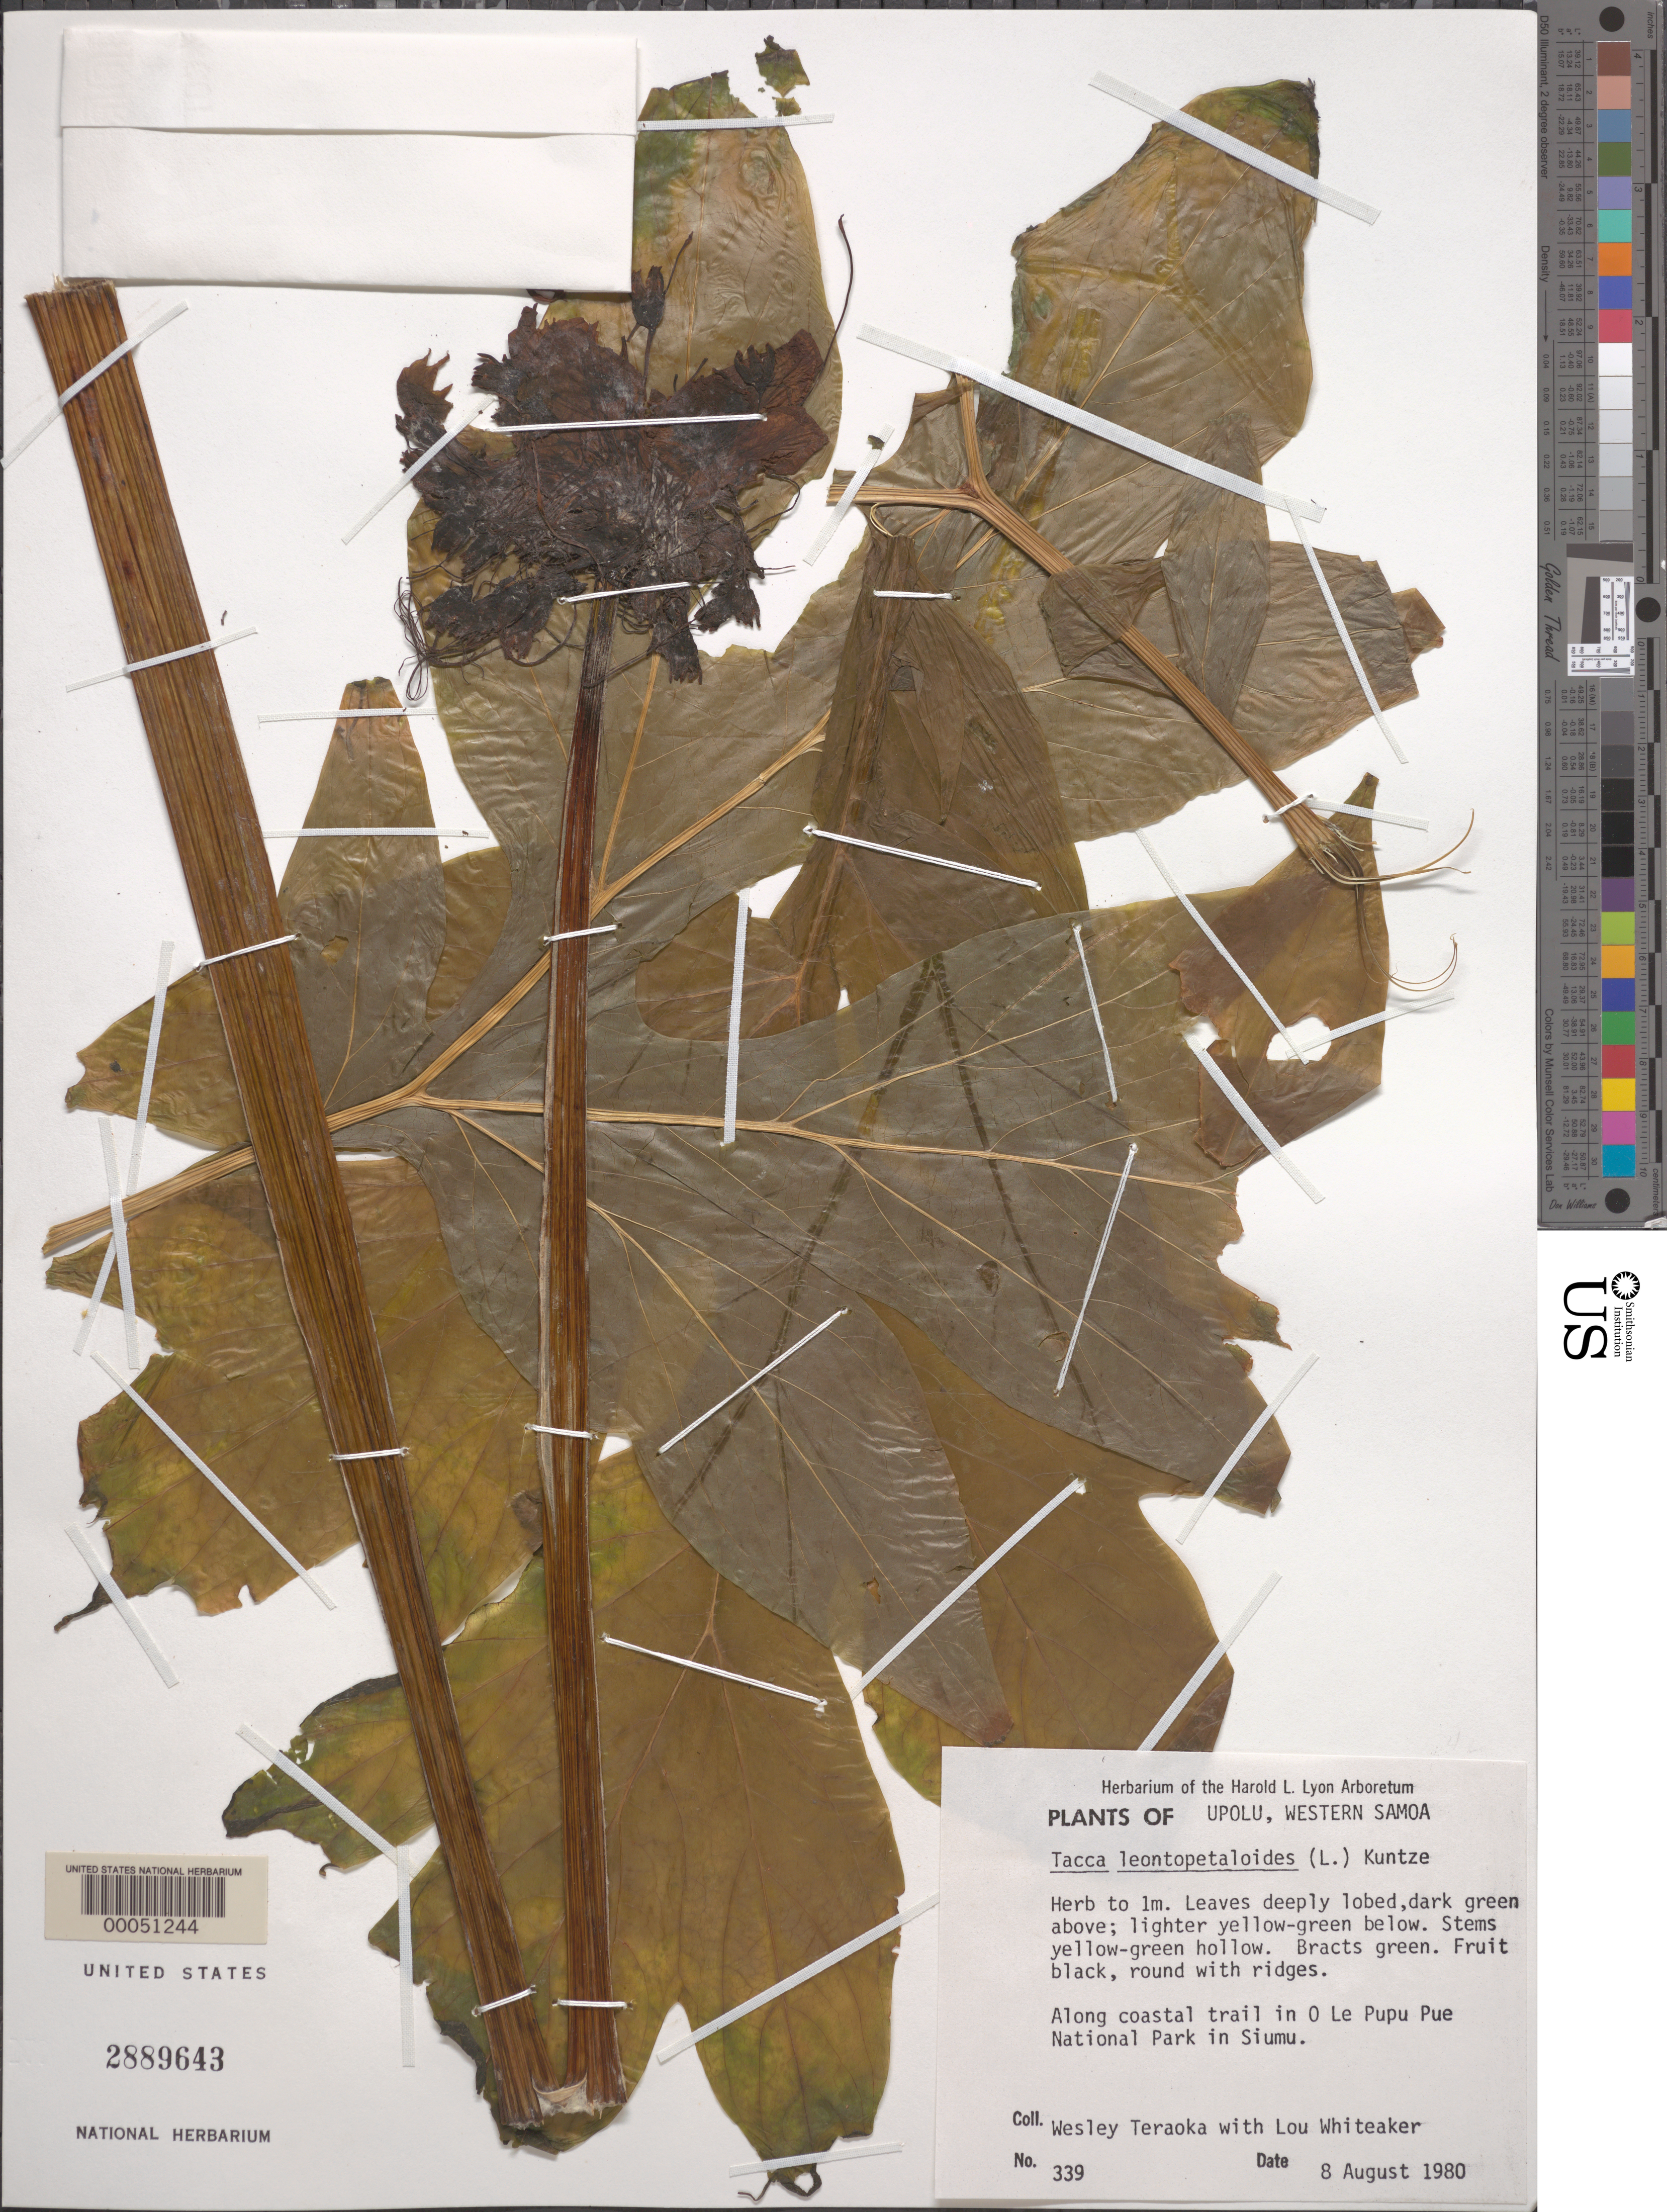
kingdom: Plantae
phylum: Tracheophyta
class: Liliopsida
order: Dioscoreales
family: Dioscoreaceae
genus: Tacca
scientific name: Tacca leontopetaloides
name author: (L.) Kuntze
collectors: W. Teraoka & L. Whiteaker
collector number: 339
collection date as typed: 08 Aug 1980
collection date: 1980-08-08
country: Samoa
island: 'Upolu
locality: Siumu, coastal trail in o le pupu pue national park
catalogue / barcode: US 2889643